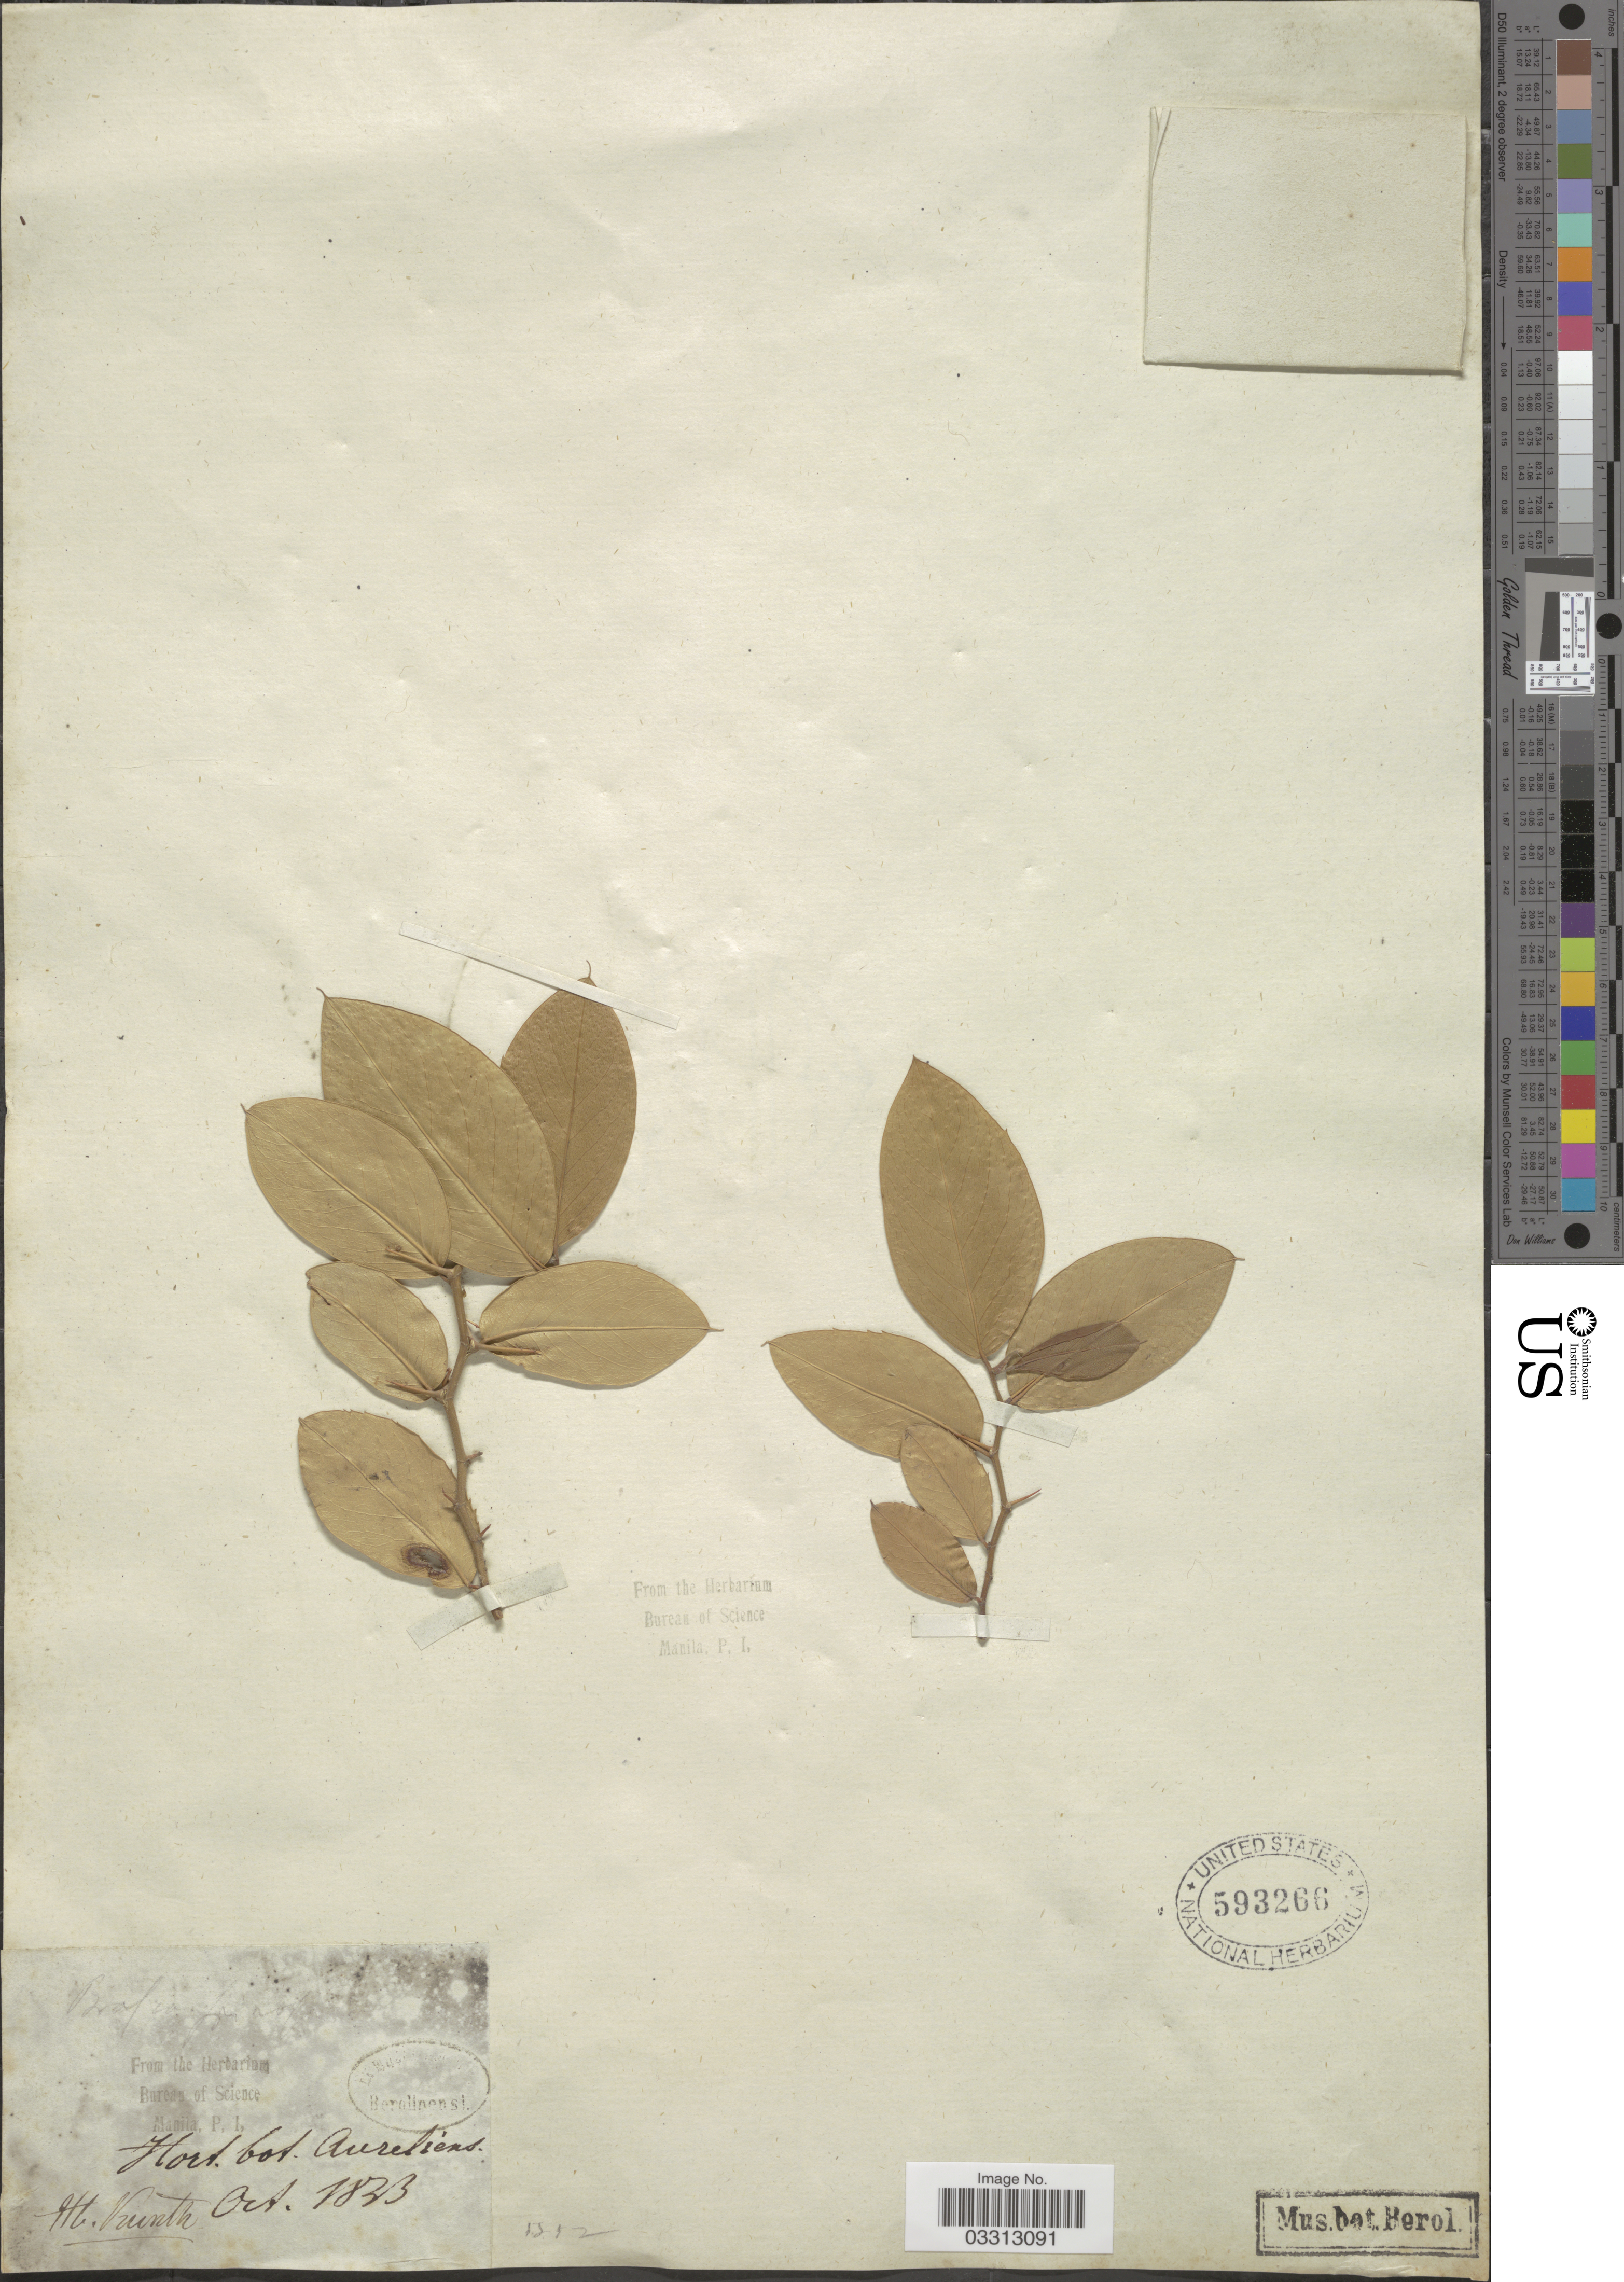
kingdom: Plantae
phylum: Tracheophyta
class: Magnoliopsida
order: Sapindales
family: Rutaceae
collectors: C. S. Kunth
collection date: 1843-10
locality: Hort. bot. Aureliens.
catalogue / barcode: US 593266